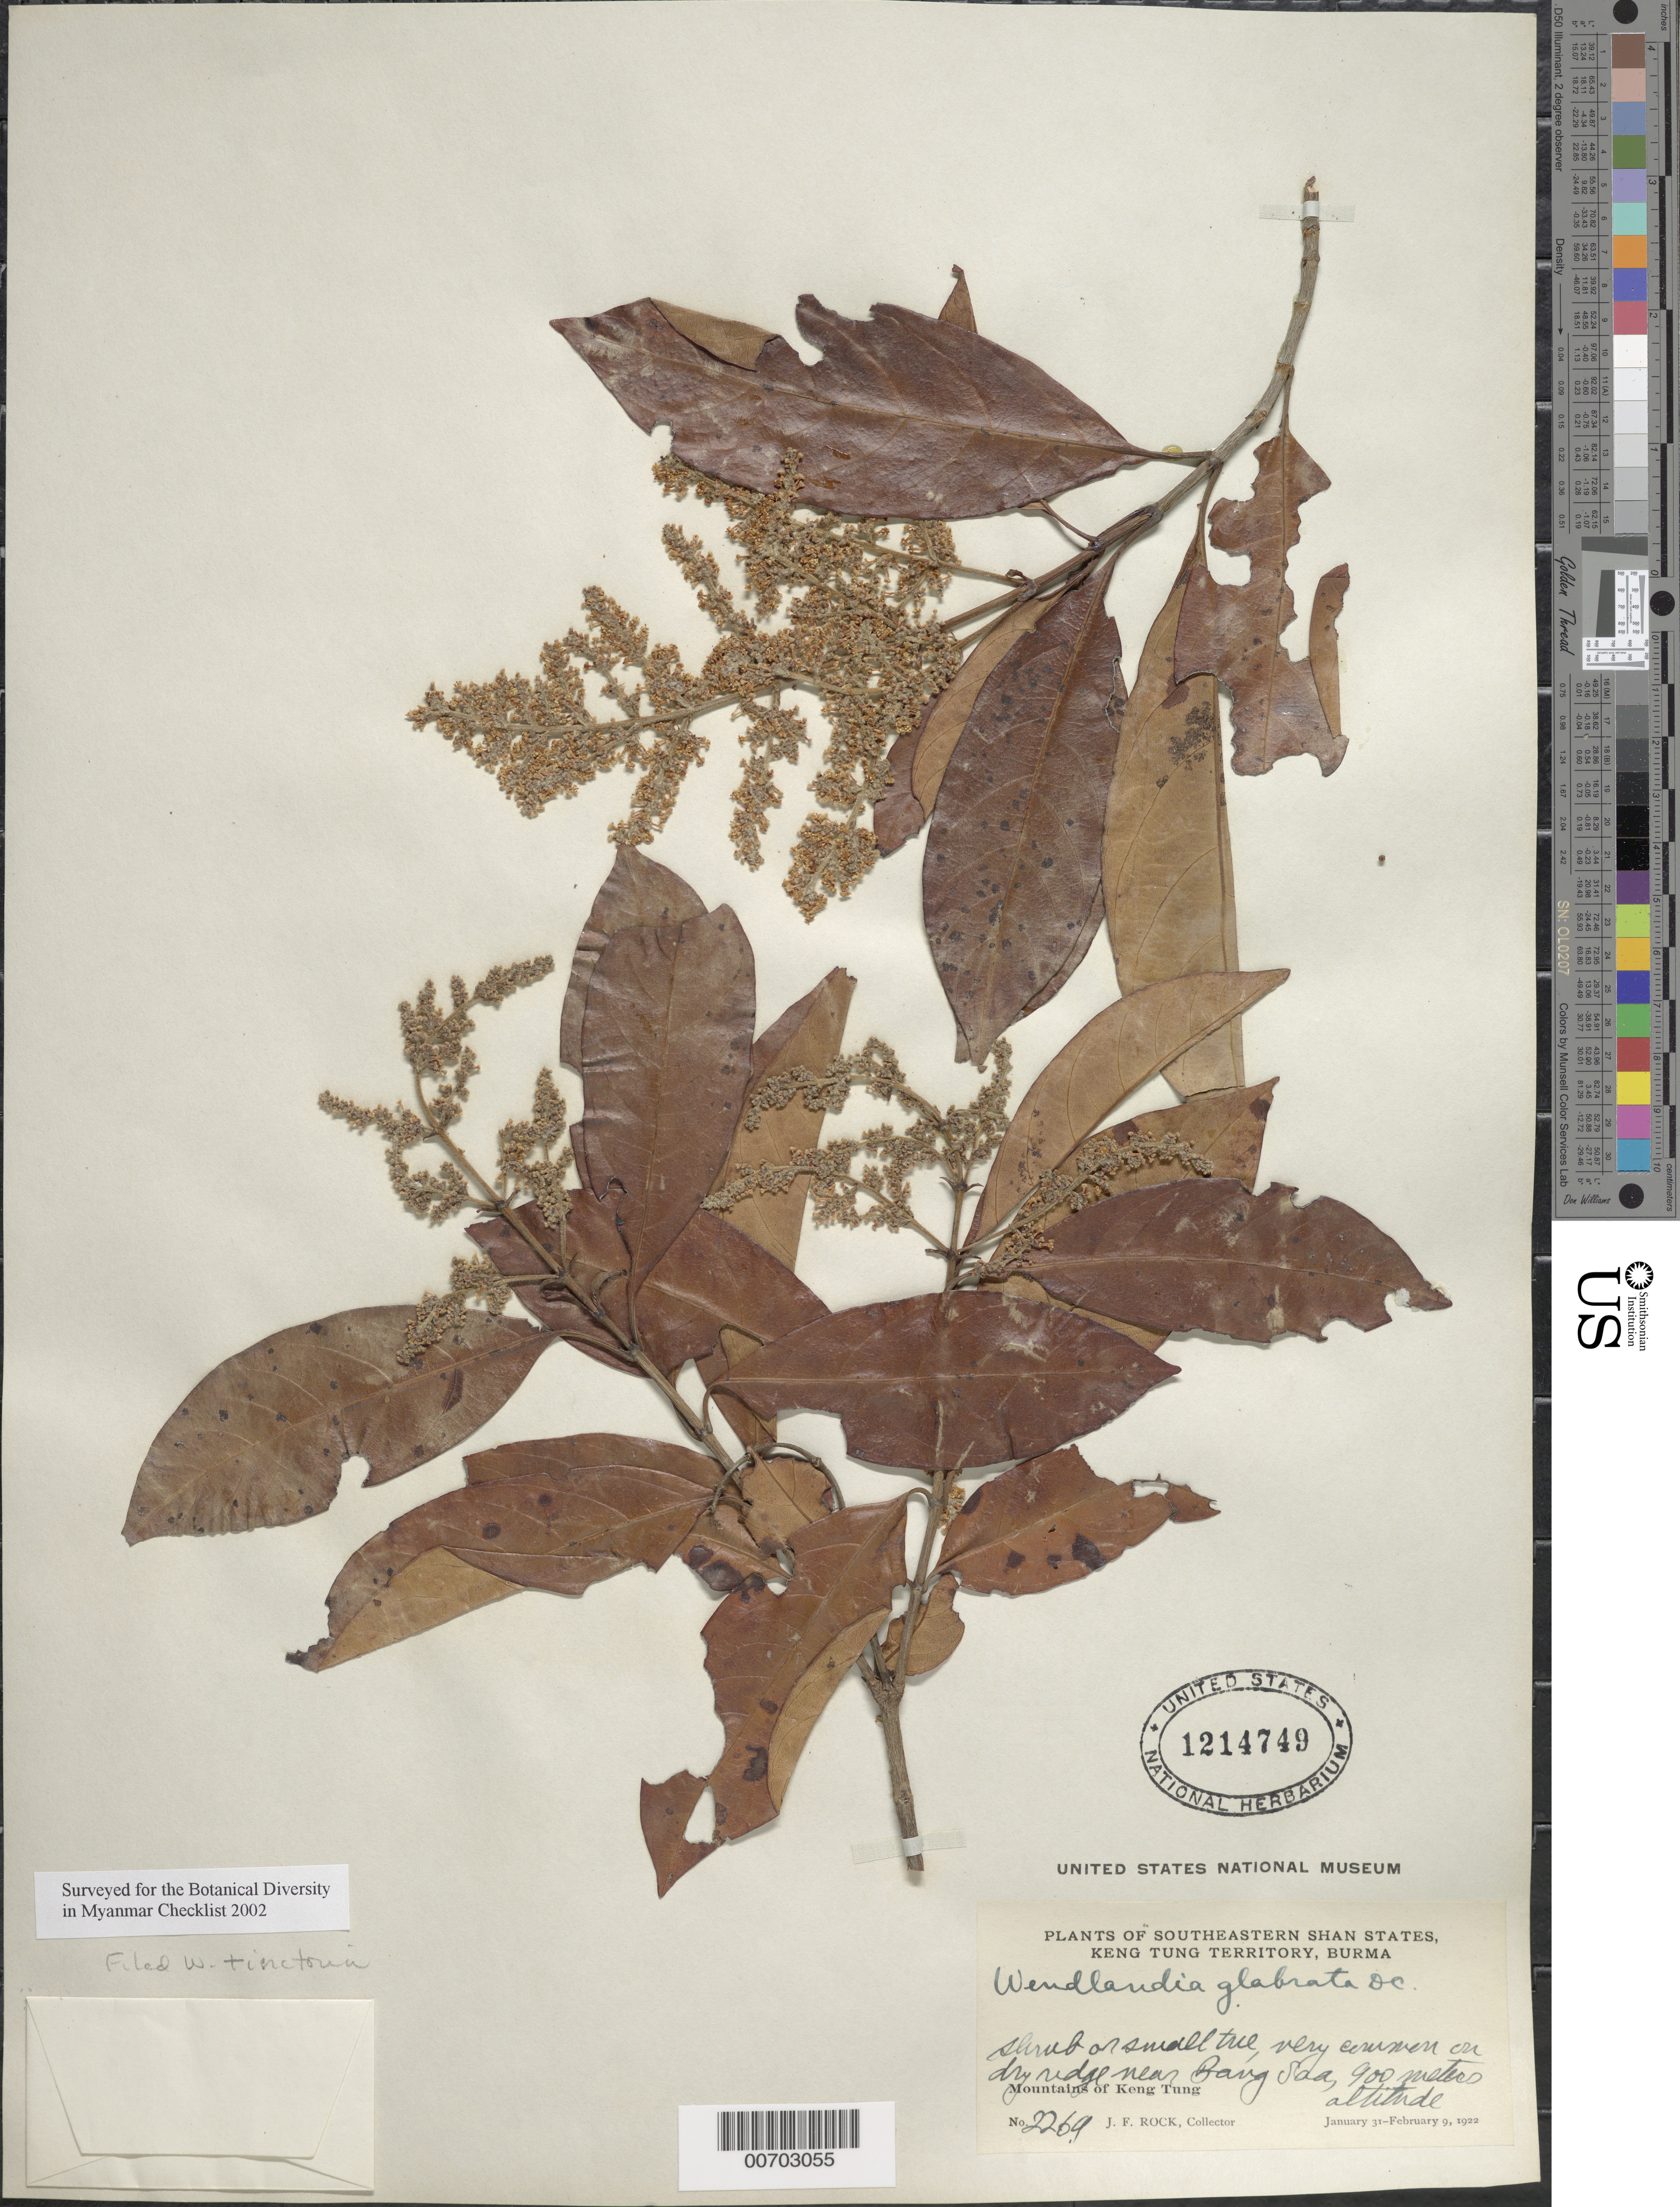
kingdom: Plantae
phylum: Tracheophyta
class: Magnoliopsida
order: Gentianales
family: Rubiaceae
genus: Wendlandia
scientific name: Wendlandia tinctoria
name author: DC.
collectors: J. F. Rock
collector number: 2269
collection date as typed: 31 Jan 1922 to 09 Feb 1922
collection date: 1922-01-31/1922-02-09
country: Myanmar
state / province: Shan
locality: Southeastern Shan States, Keng Tung Terr., Keng Tung Mts., near Bang Saa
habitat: Dry ridge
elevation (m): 900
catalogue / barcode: US 1214749